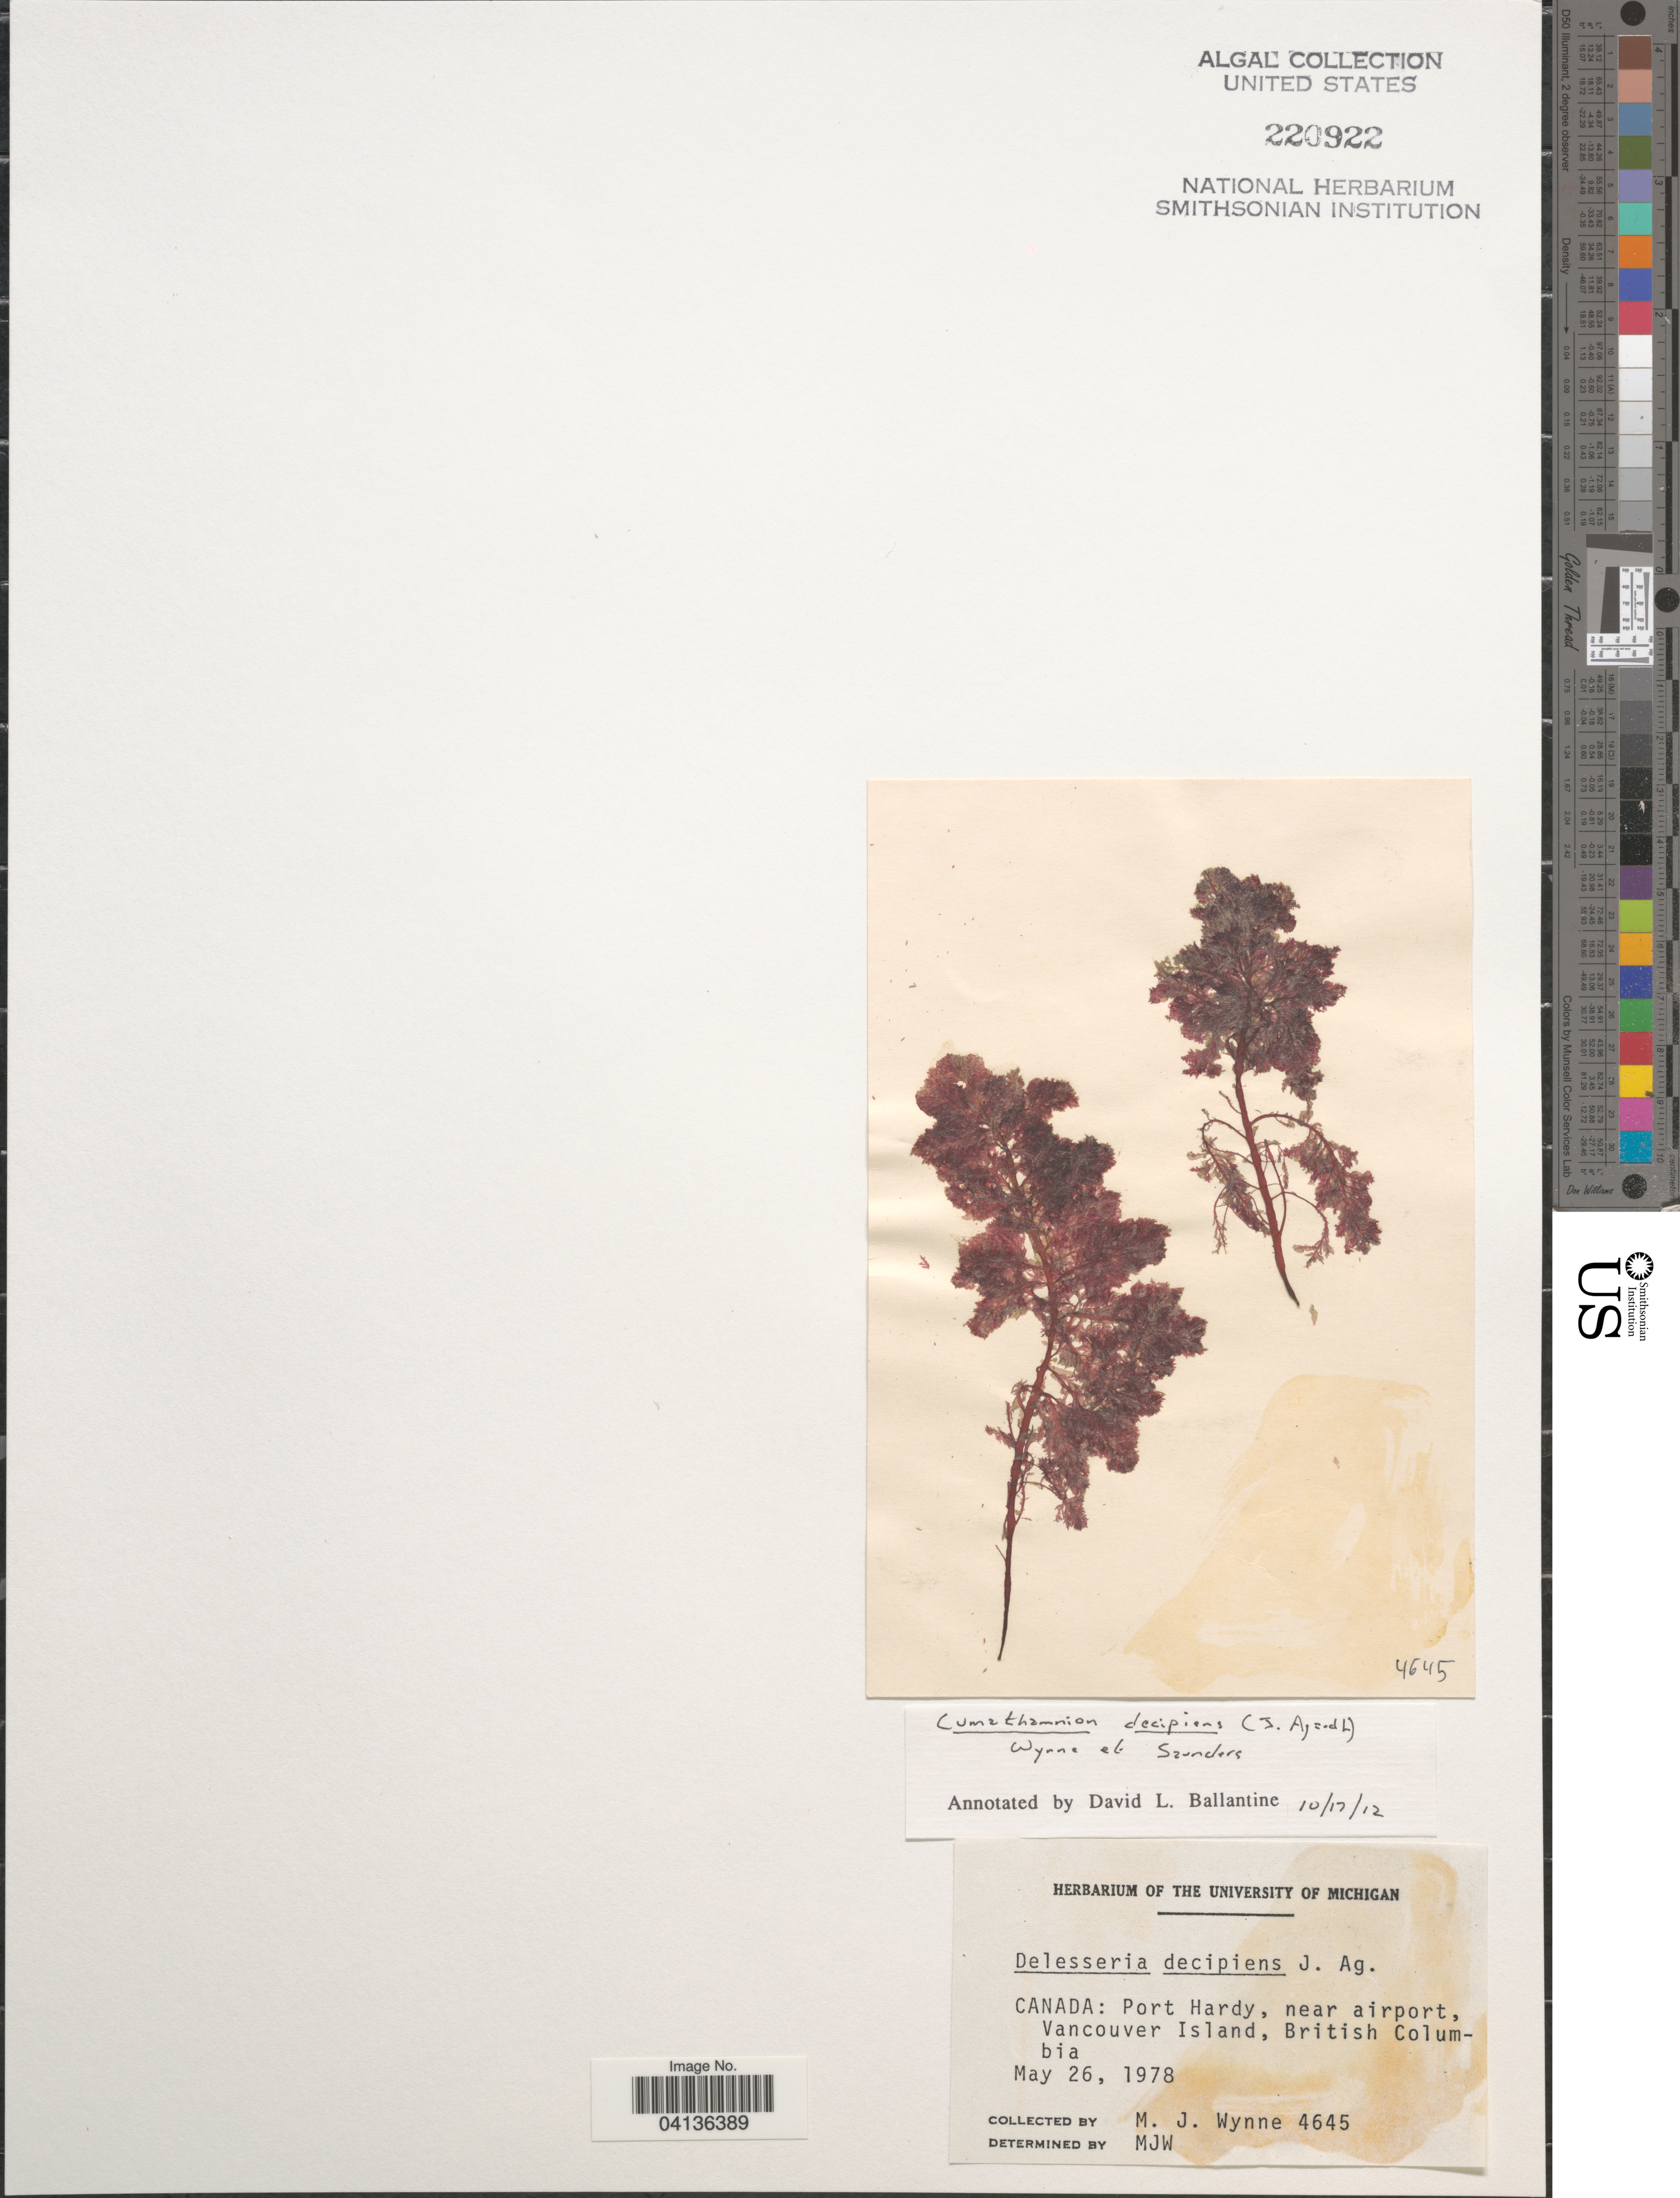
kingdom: Plantae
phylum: Rhodophyta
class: Florideophyceae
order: Ceramiales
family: Delesseriaceae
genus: Cumathamnion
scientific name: Cumathamnion decipiens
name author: (J. Agardh) M.J. Wynne & G.W. Saunders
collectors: M.J. Wynne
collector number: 4645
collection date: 1978-05-26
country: Canada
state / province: British Columbia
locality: Port Hardy, near airport, Vancouver Island.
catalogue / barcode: US 220922